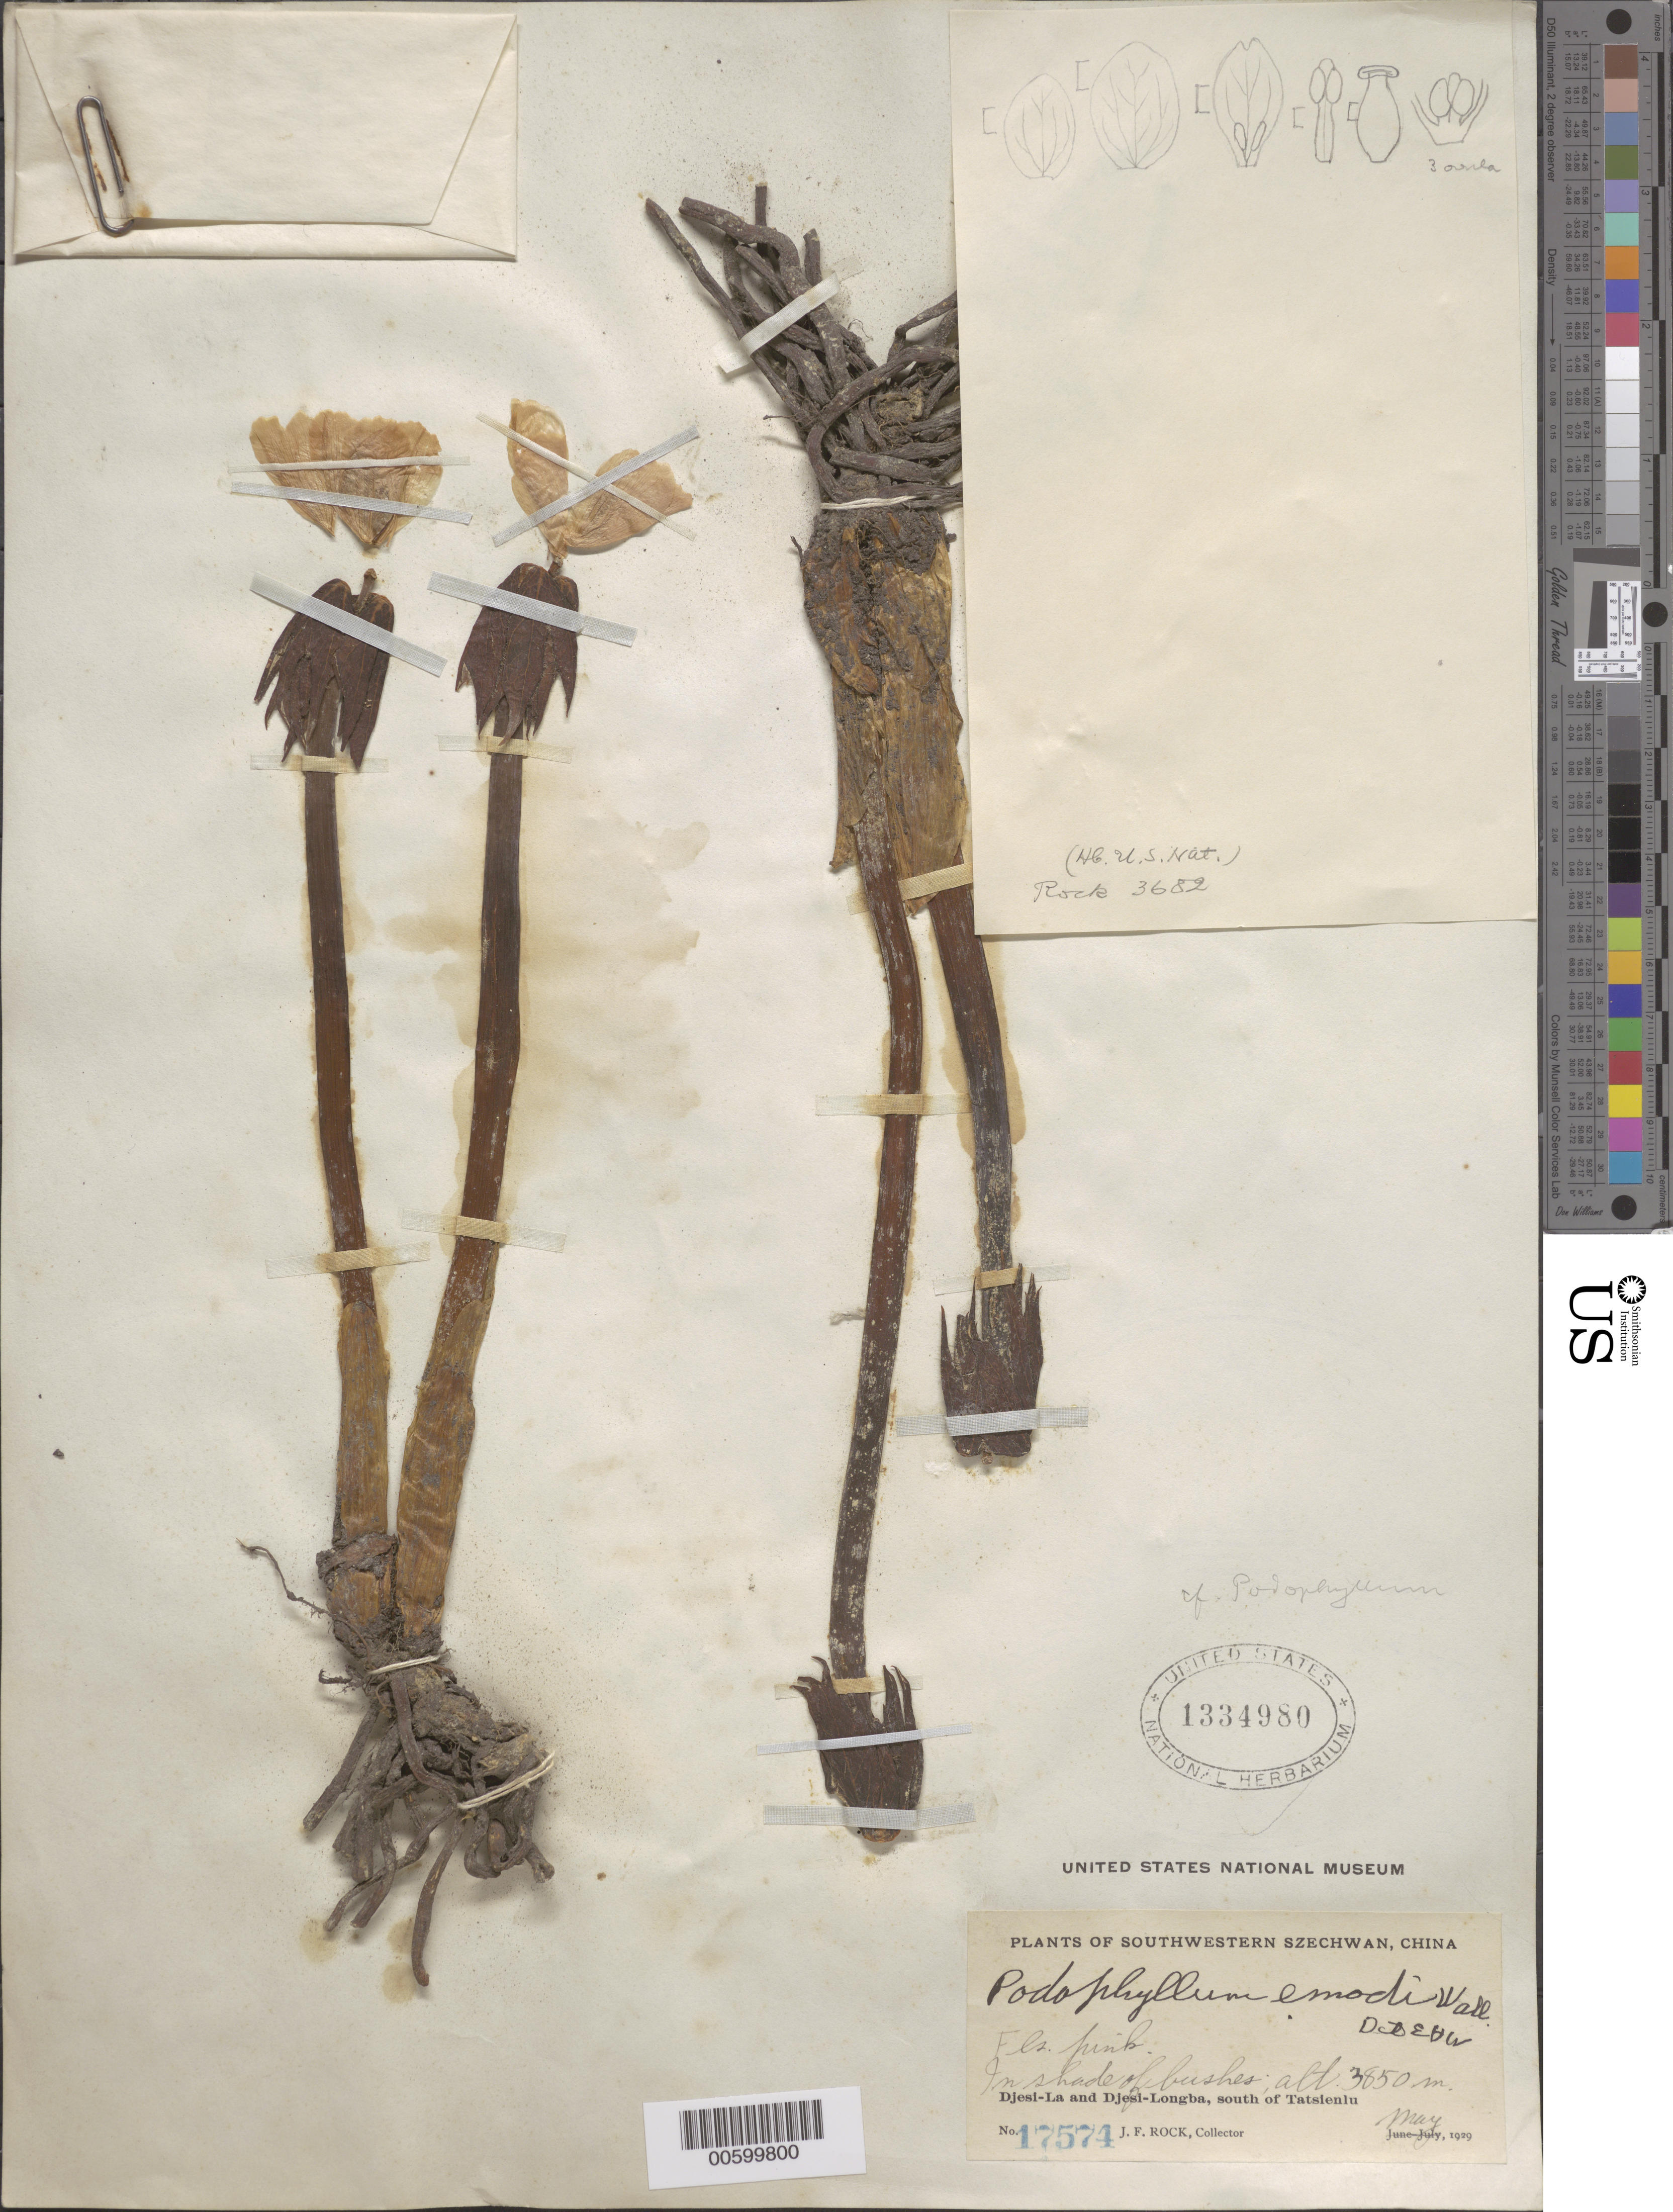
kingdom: Plantae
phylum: Tracheophyta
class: Magnoliopsida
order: Ranunculales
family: Berberidaceae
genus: Sinopodophyllum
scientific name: Sinopodophyllum hexandrum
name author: (Royle) T.S.Ying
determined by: Strong, Mark T., (BOT), Smithsonian Institution - National Museum of Natural History (UNITED STATES)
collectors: J. F. Rock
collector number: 17574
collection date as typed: May 1929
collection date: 1929-05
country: China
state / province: Sichuan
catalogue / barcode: US 1334980